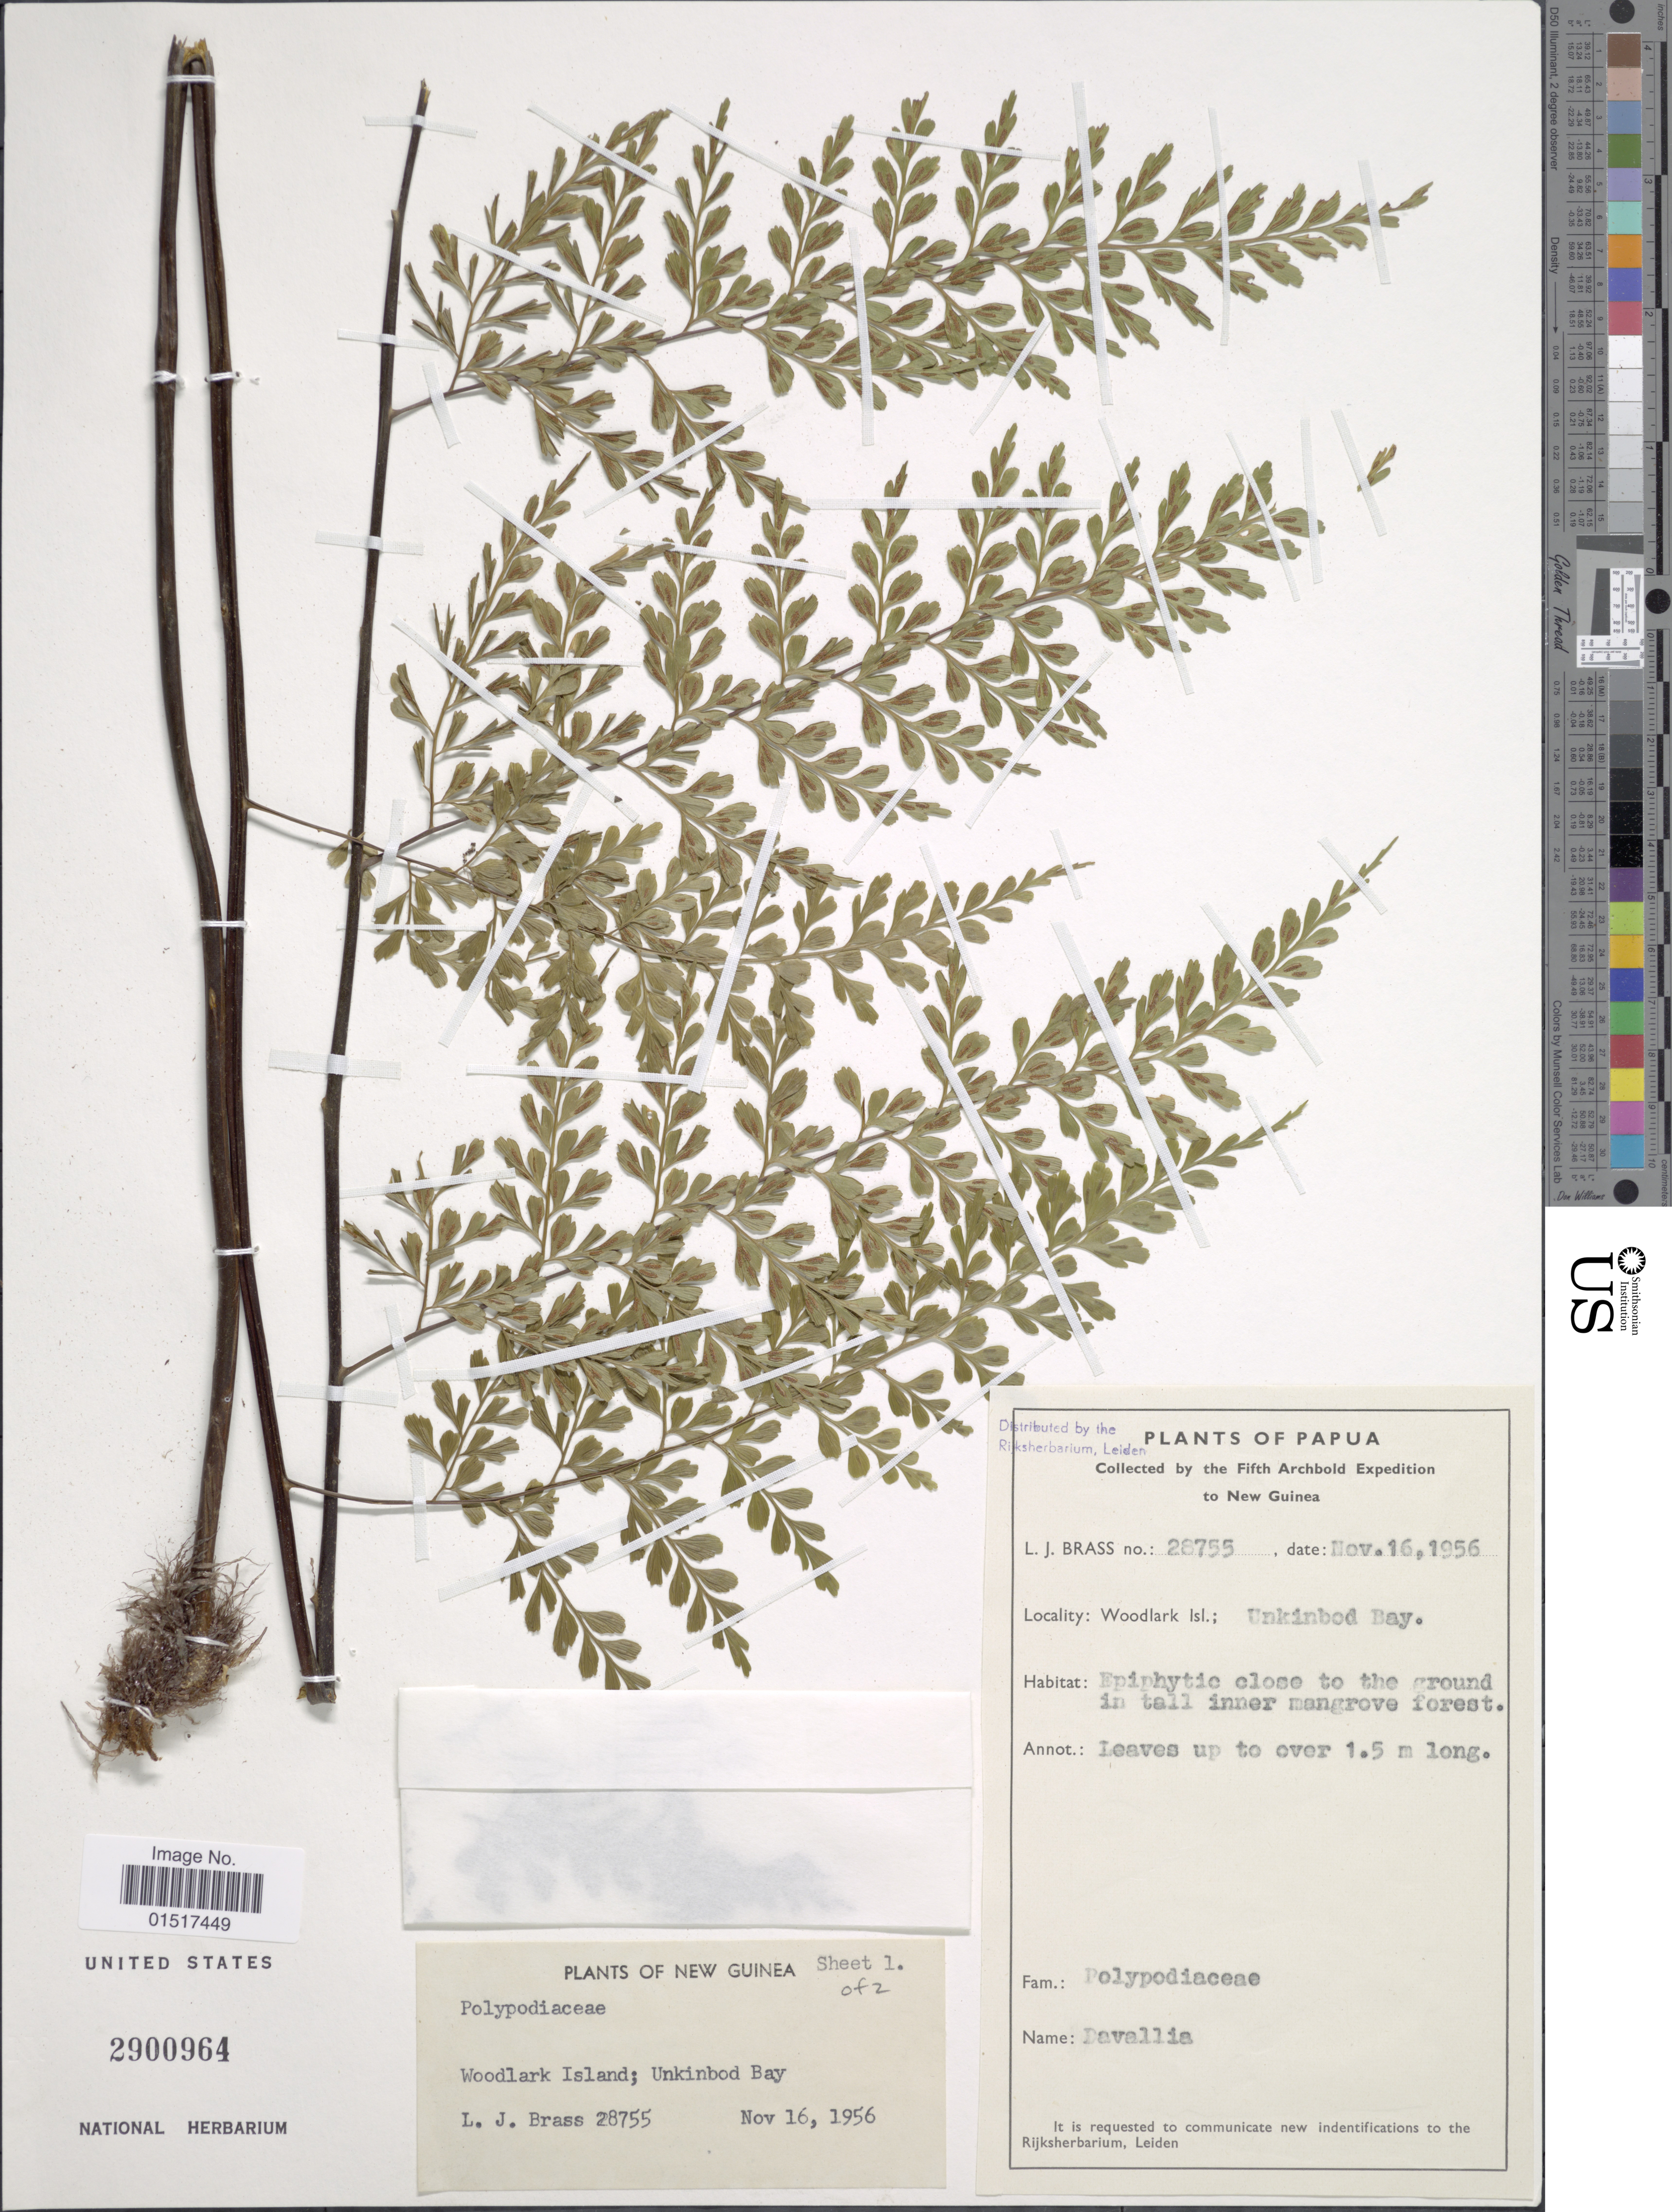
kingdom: Plantae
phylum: Tracheophyta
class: Polypodiopsida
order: Polypodiales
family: Aspleniaceae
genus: Asplenium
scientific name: Asplenium sp.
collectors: L. J. Brass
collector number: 28755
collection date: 1956-11-16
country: Papua New Guinea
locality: New Guinea. Papua. Woodlark Island; Unkinbod Bay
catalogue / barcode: US 2900964